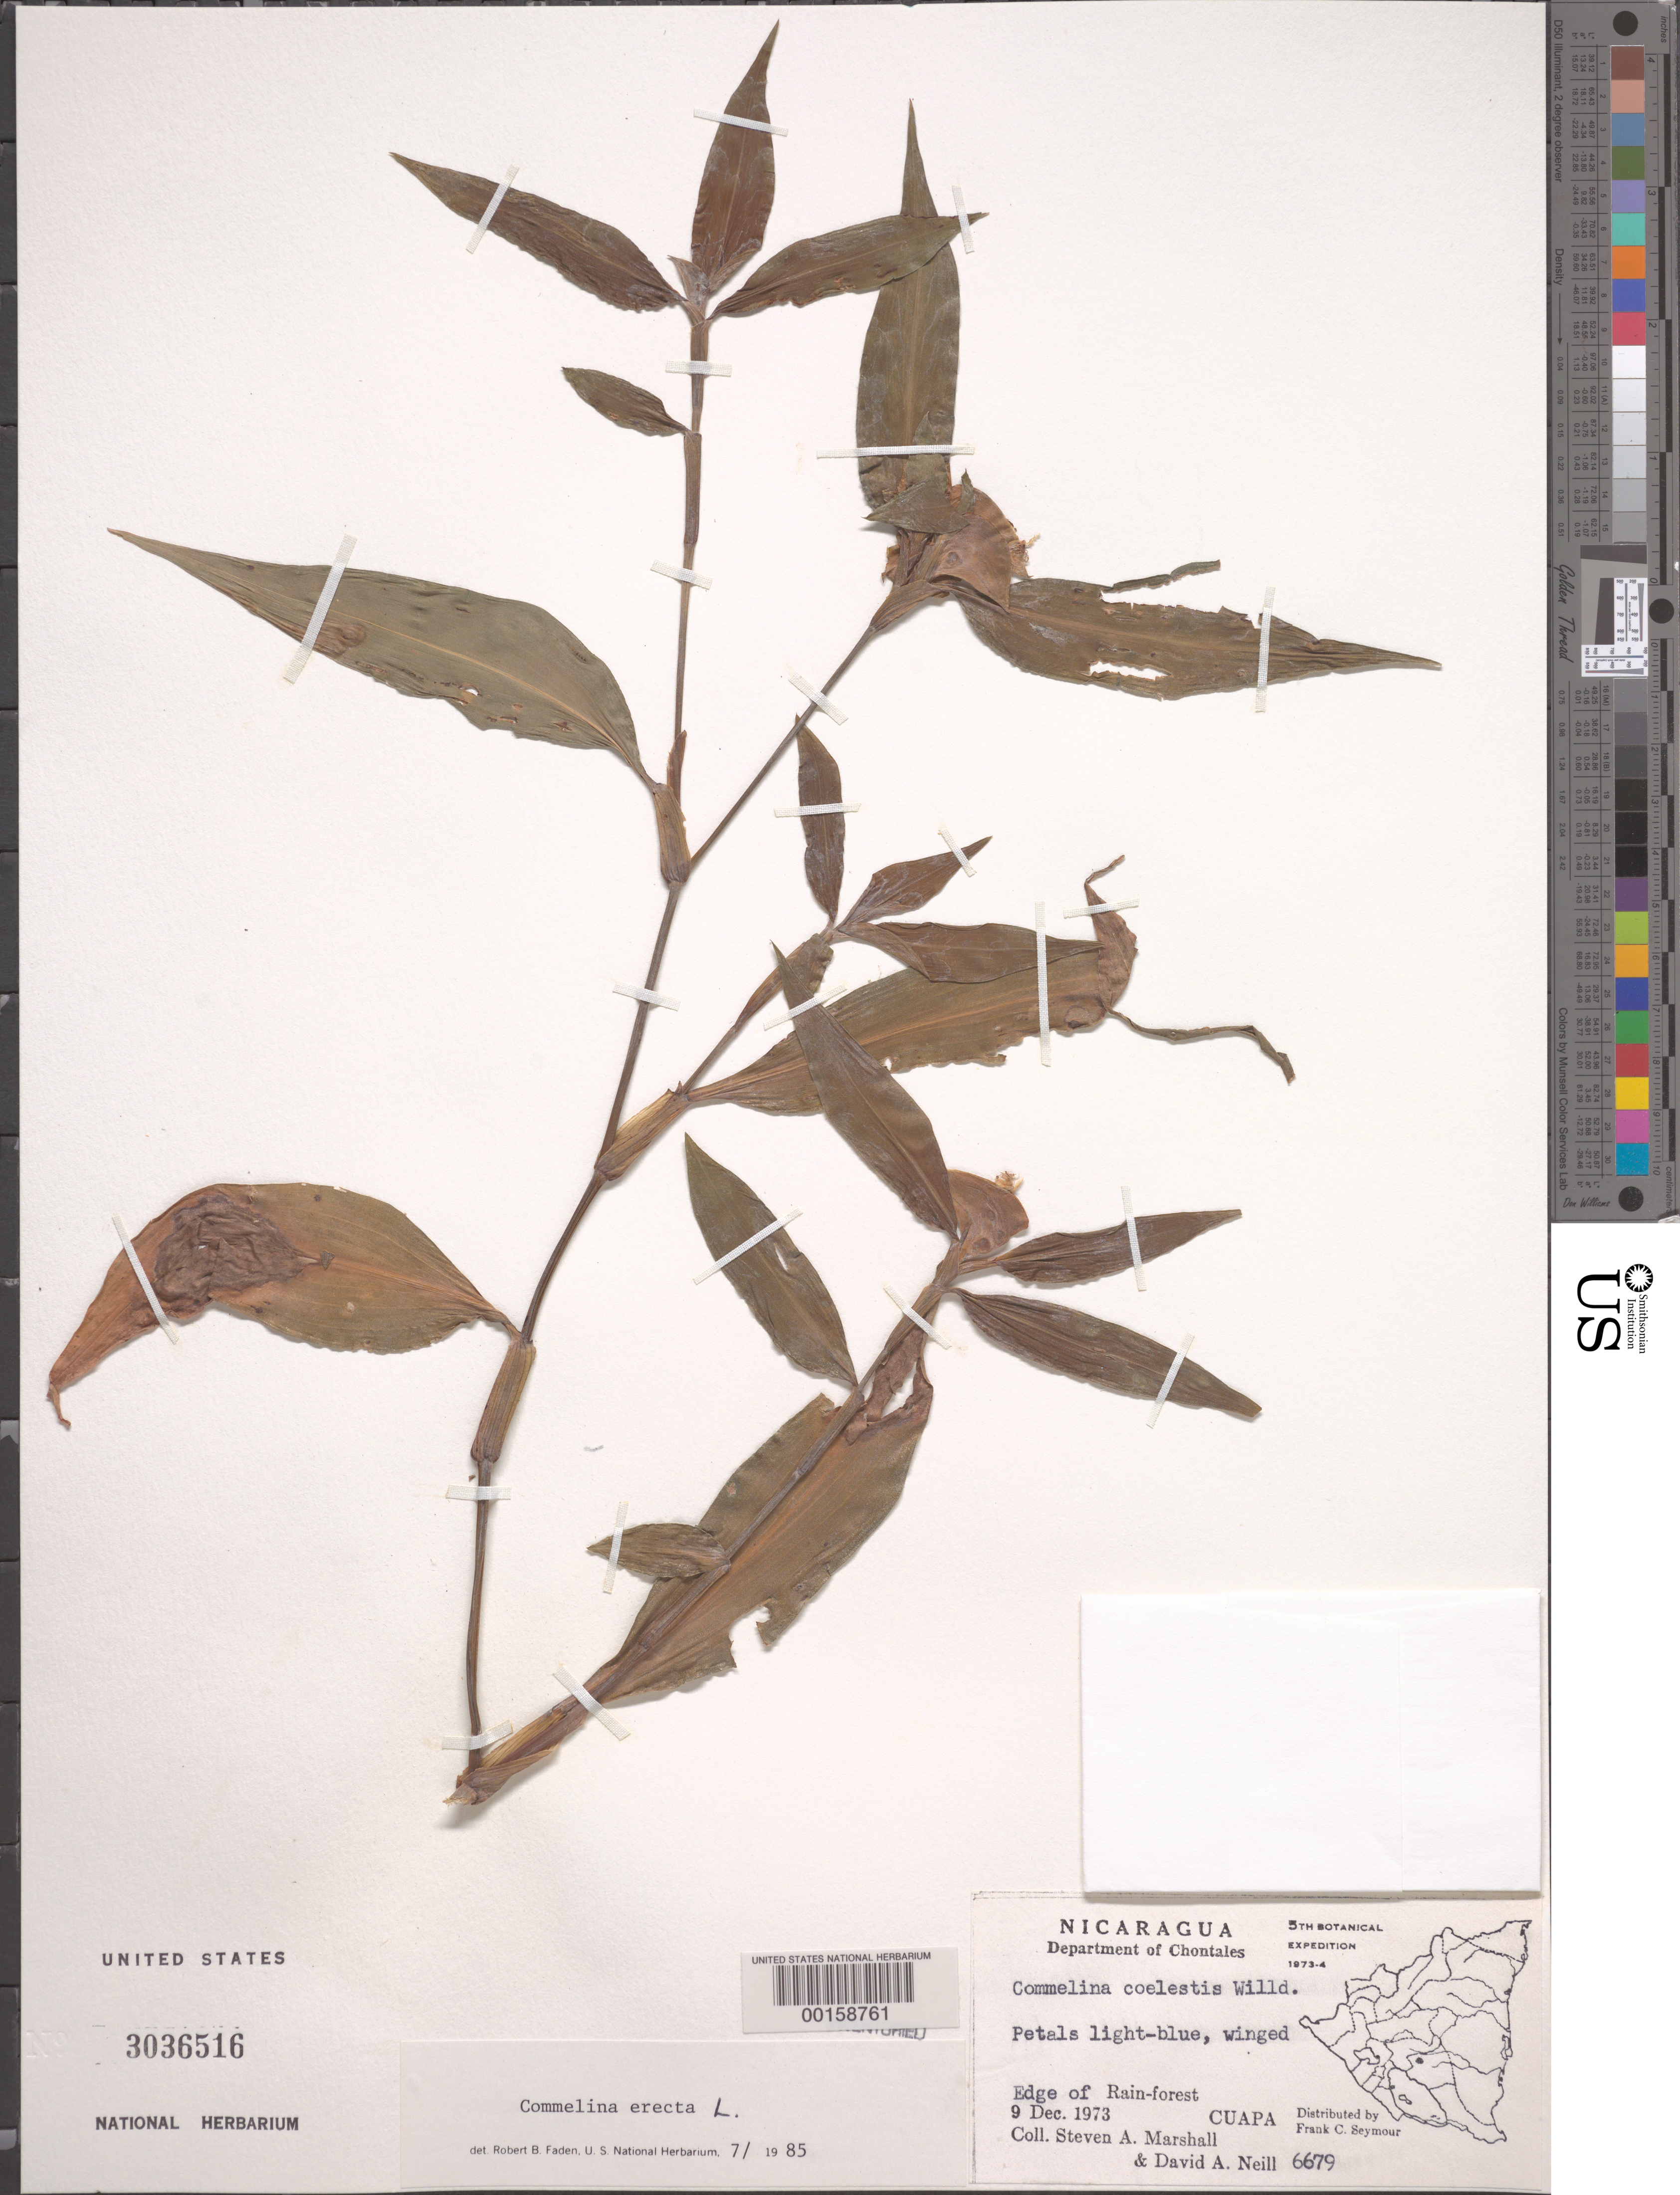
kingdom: Plantae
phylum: Tracheophyta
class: Liliopsida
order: Commelinales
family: Commelinaceae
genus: Commelina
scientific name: Commelina erecta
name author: L.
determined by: Faden, Robert B., (US), Smithsonian Institution - National Museum of Natural History (UNITED STATES)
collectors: S. A. Marshall & D. A. Neill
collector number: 6679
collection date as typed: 09 Dec 1973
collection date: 1973-12-09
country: Nicaragua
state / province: Chontales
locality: Cuapa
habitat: Edge of rainforest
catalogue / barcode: US 3036516